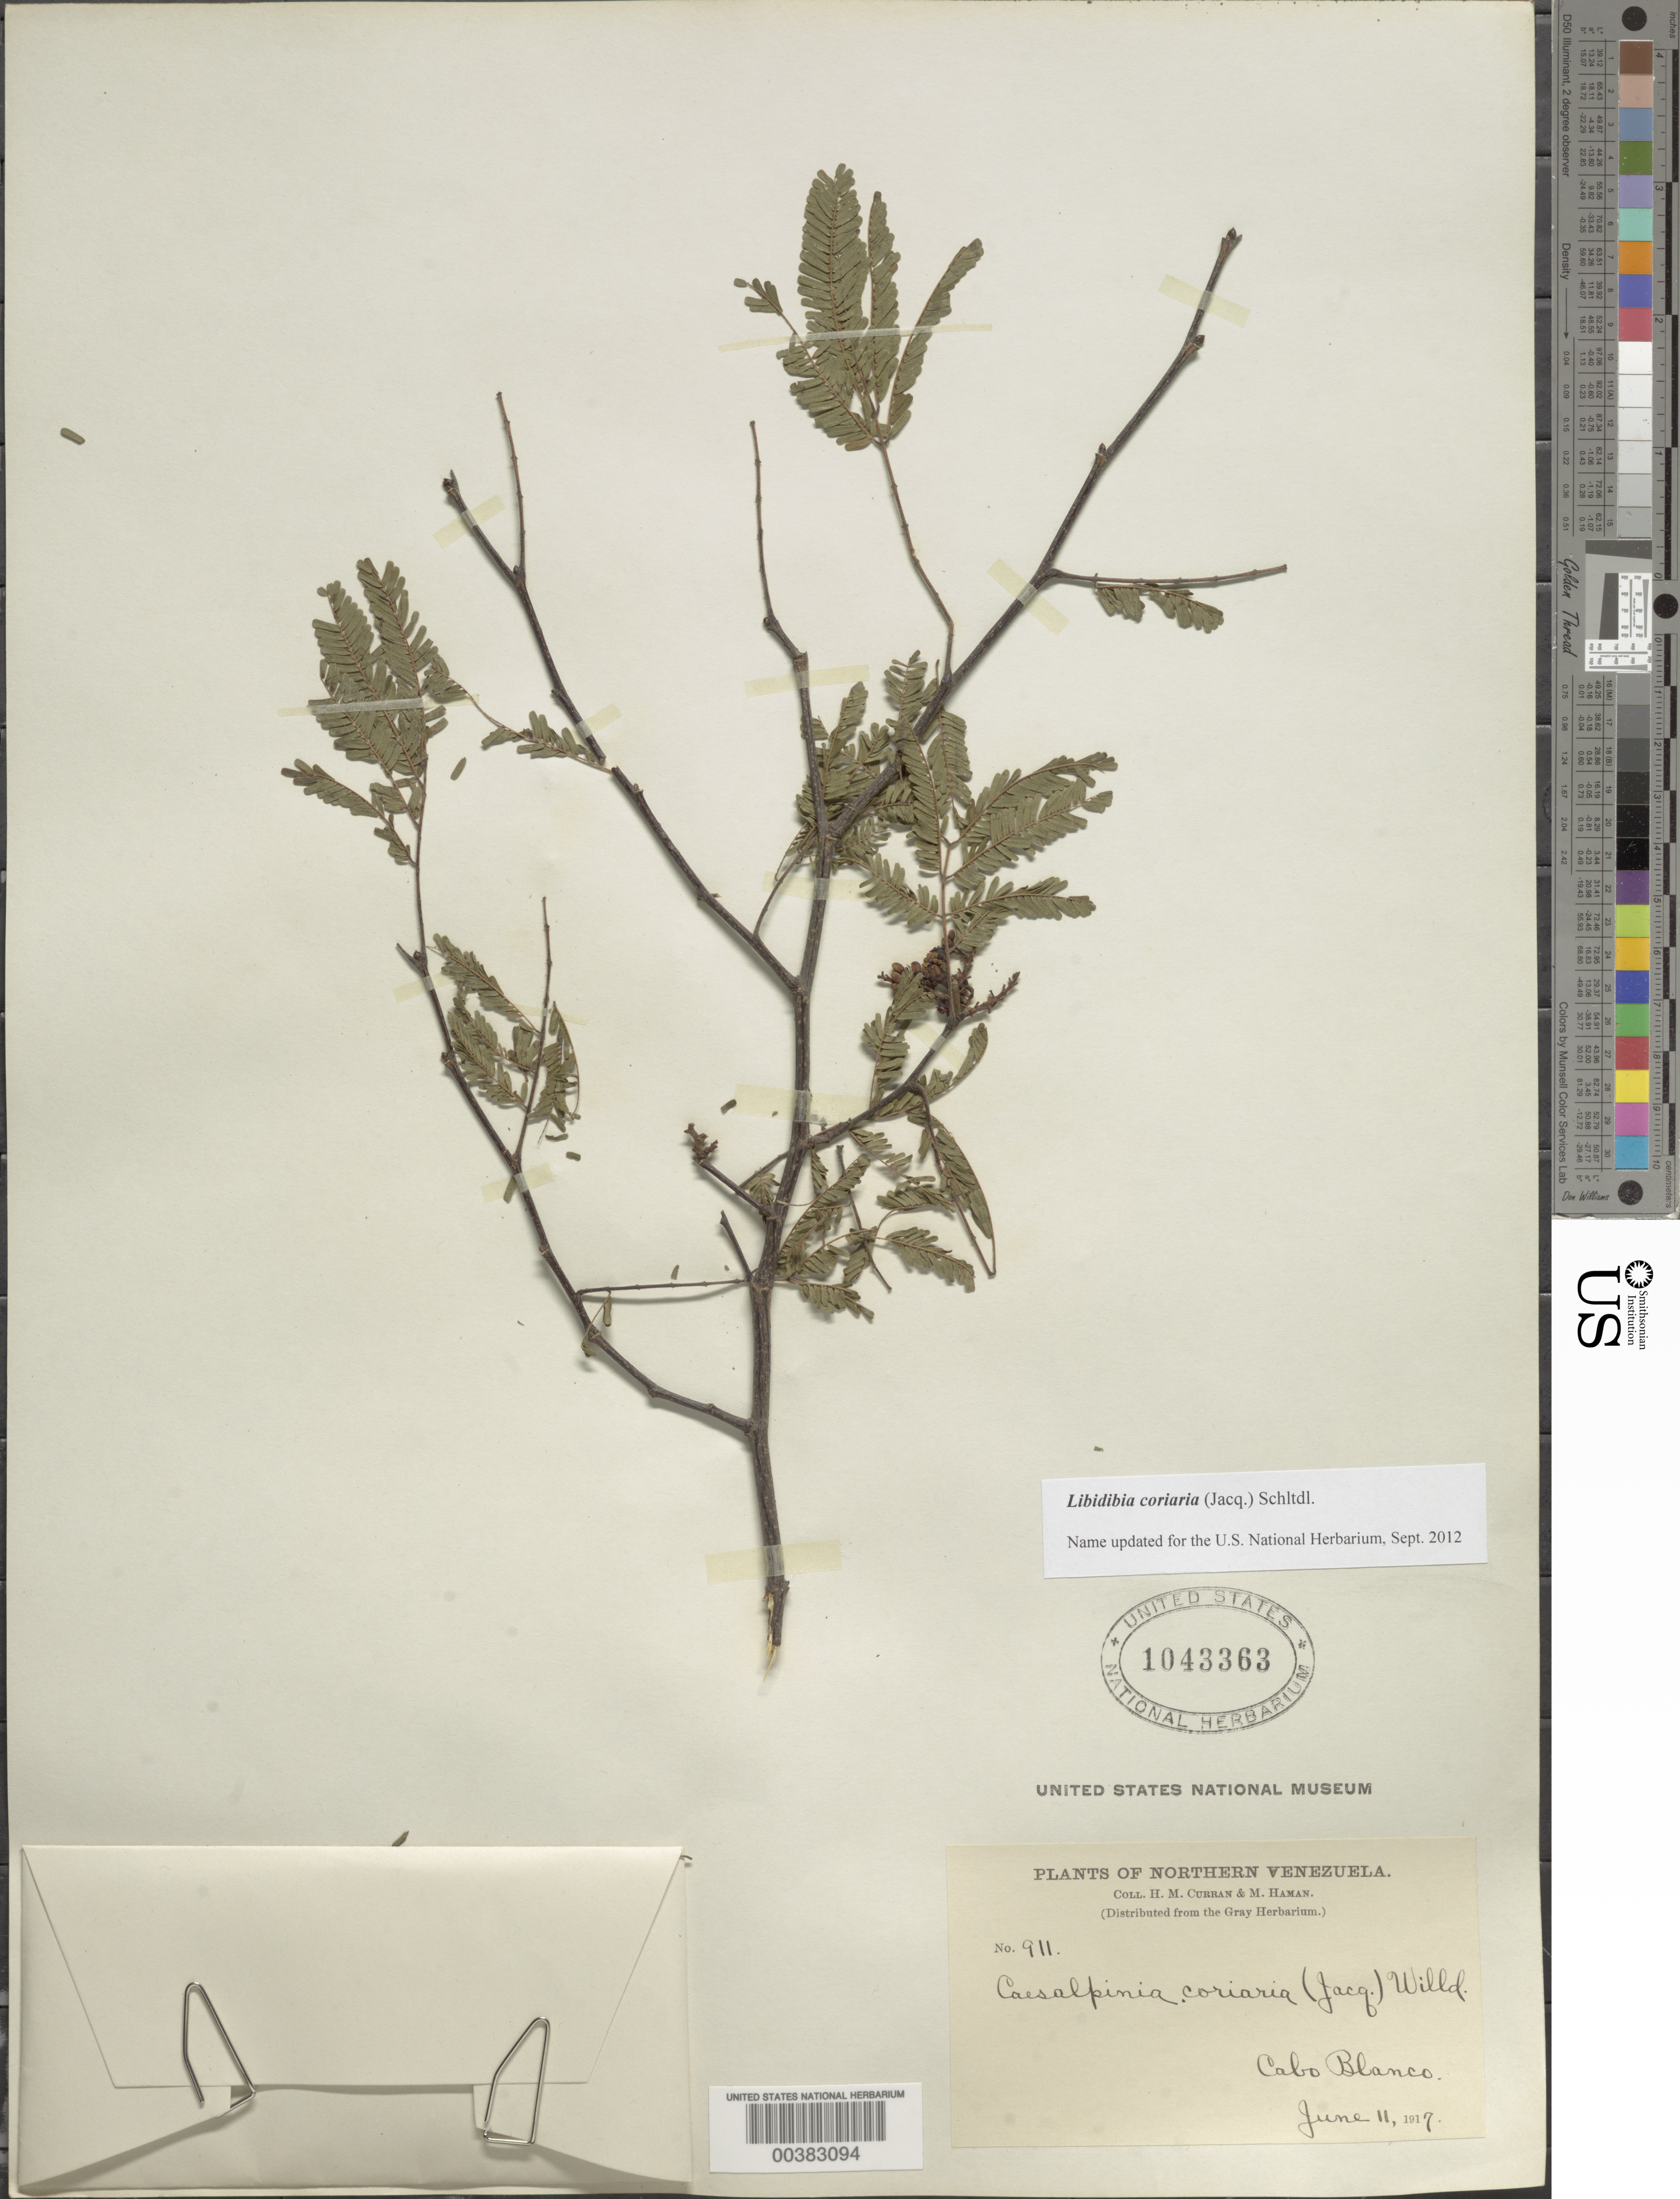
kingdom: Plantae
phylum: Tracheophyta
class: Magnoliopsida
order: Fabales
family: Fabaceae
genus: Libidibia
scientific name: Libidibia coriaria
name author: (Jacq.) Schltdl.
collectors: H. M. Curran & M. Haman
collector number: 911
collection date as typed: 11 Jun 1917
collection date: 1917-06-11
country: Venezuela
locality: Cabo blanco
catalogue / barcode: US 1043363